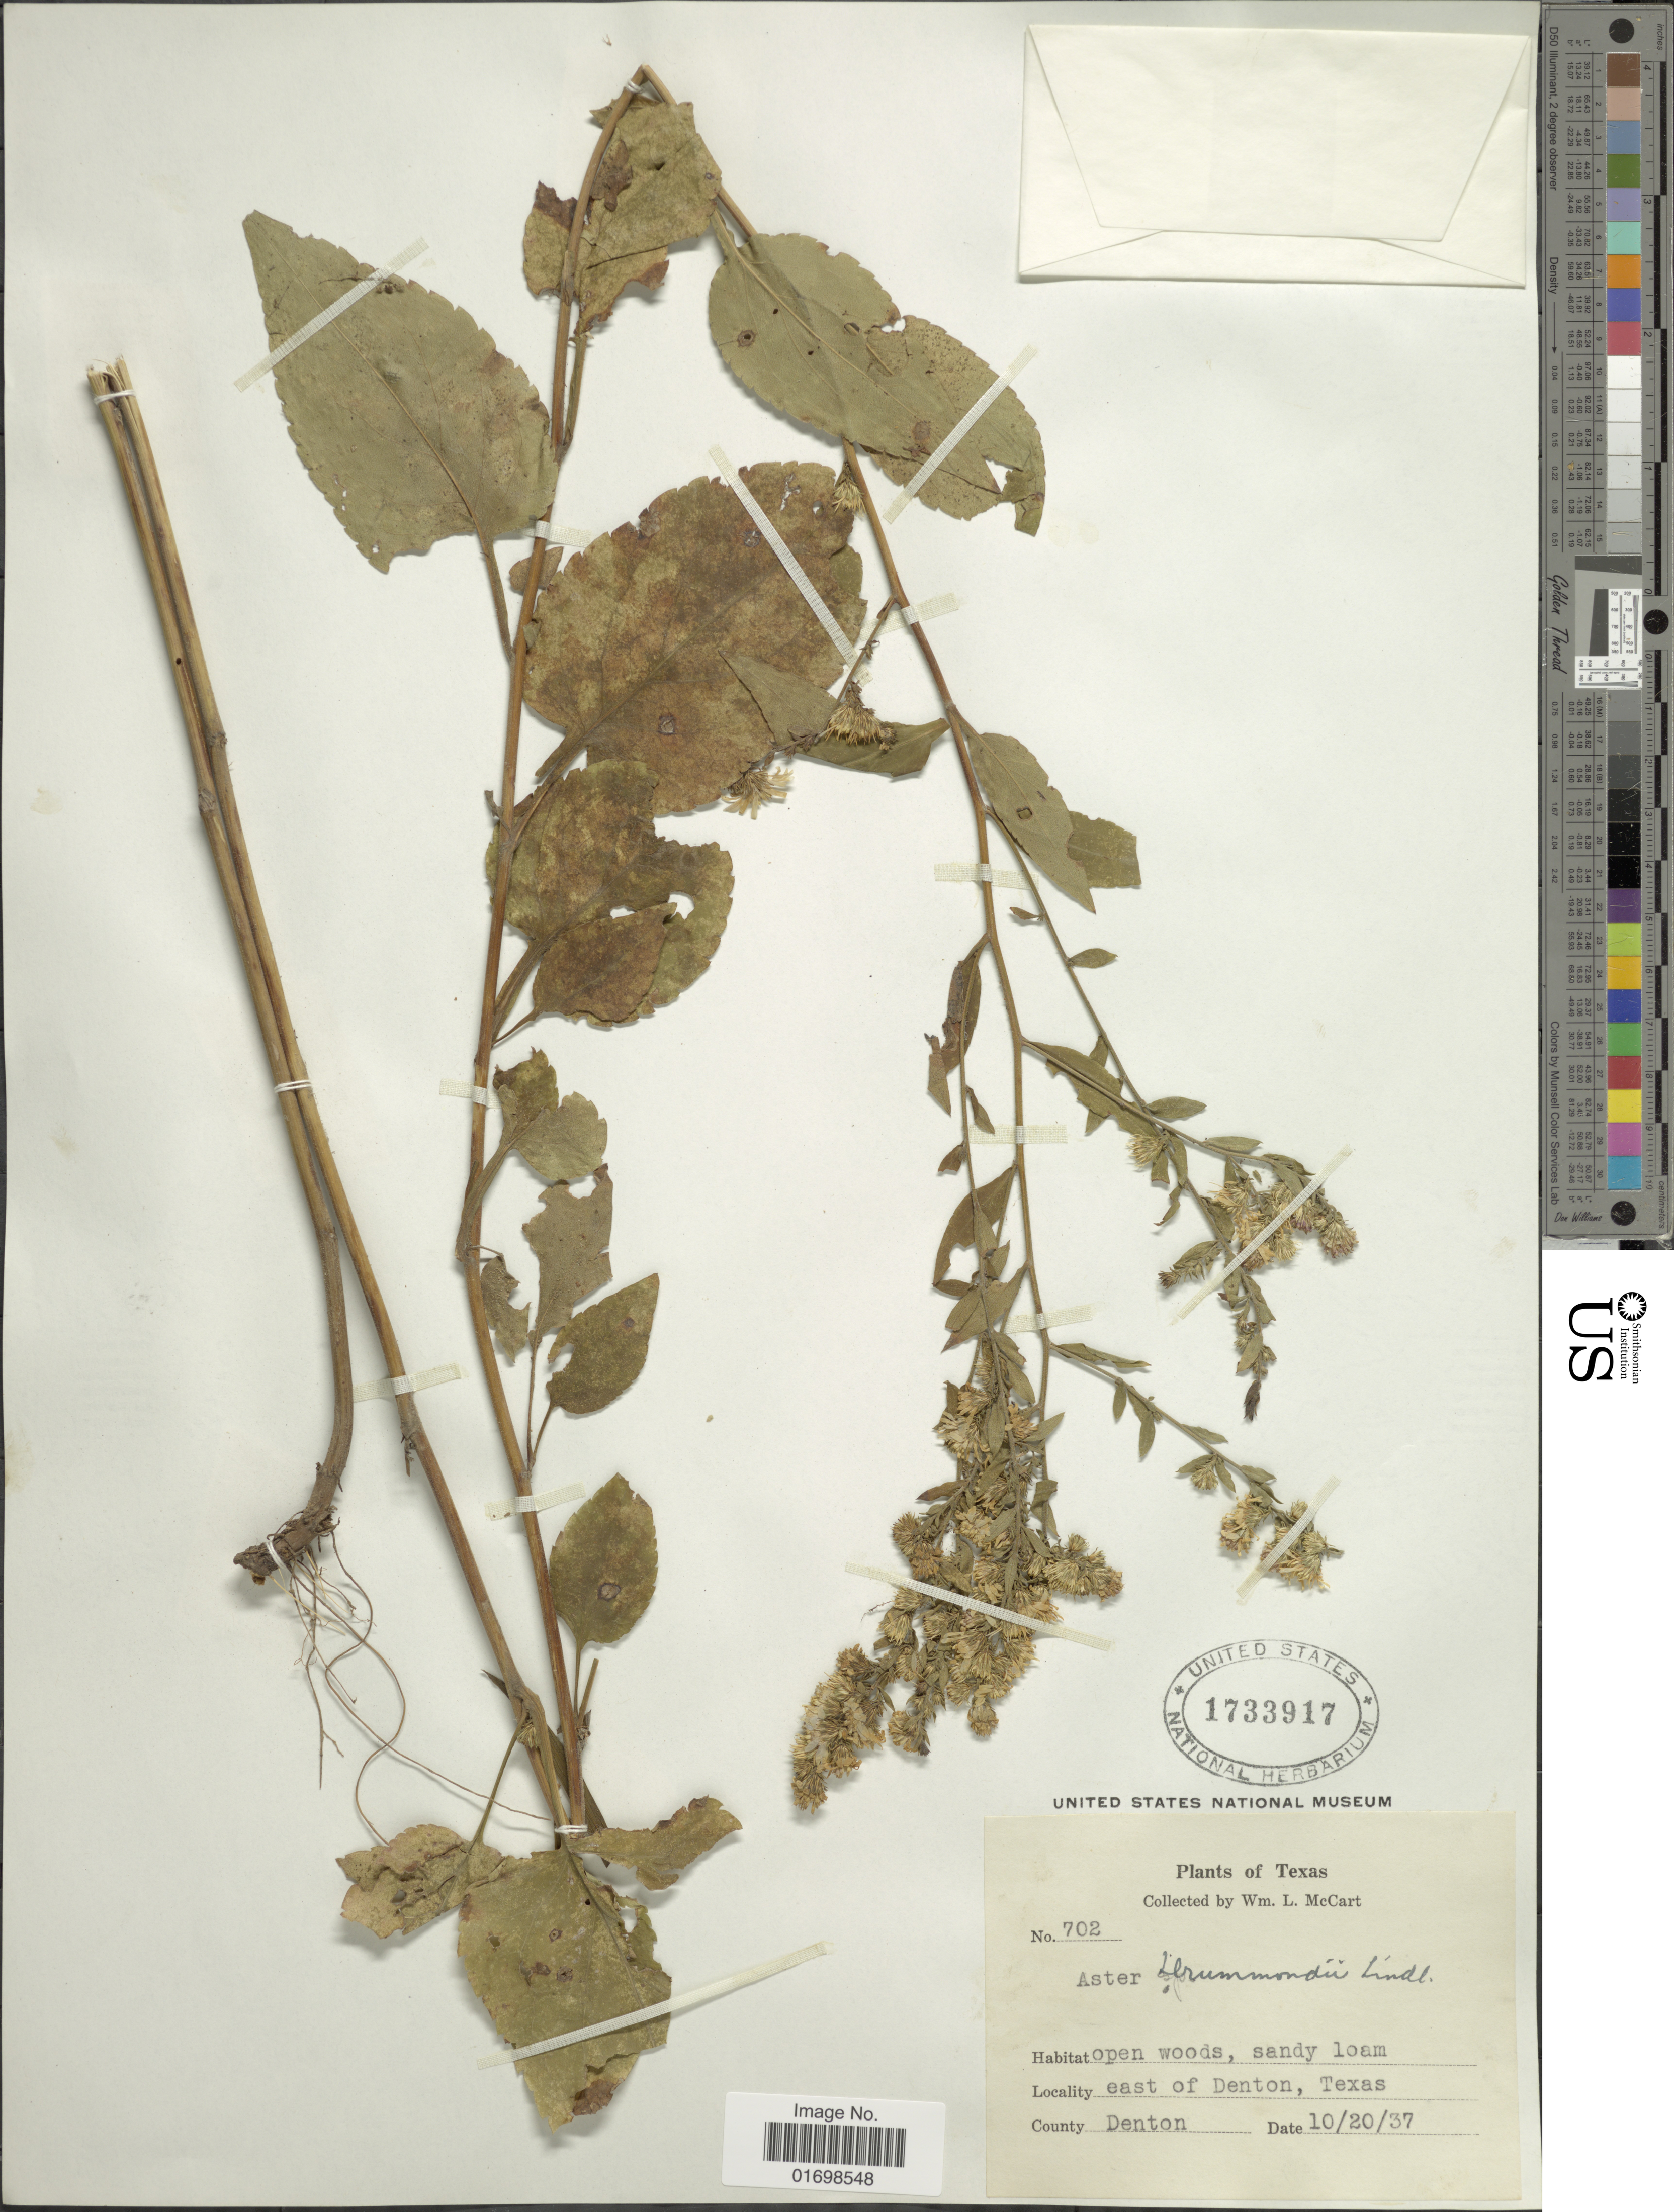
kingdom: Plantae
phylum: Tracheophyta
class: Magnoliopsida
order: Asterales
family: Asteraceae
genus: Symphyotrichum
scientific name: Symphyotrichum drummondii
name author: (Lindl.) G.L. Nesom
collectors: W. McCart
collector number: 702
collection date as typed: Transcribed d/m/y: 20/10/37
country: United States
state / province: Texas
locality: Texas, East of Denton, Texas. County Denton.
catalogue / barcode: US 1733917